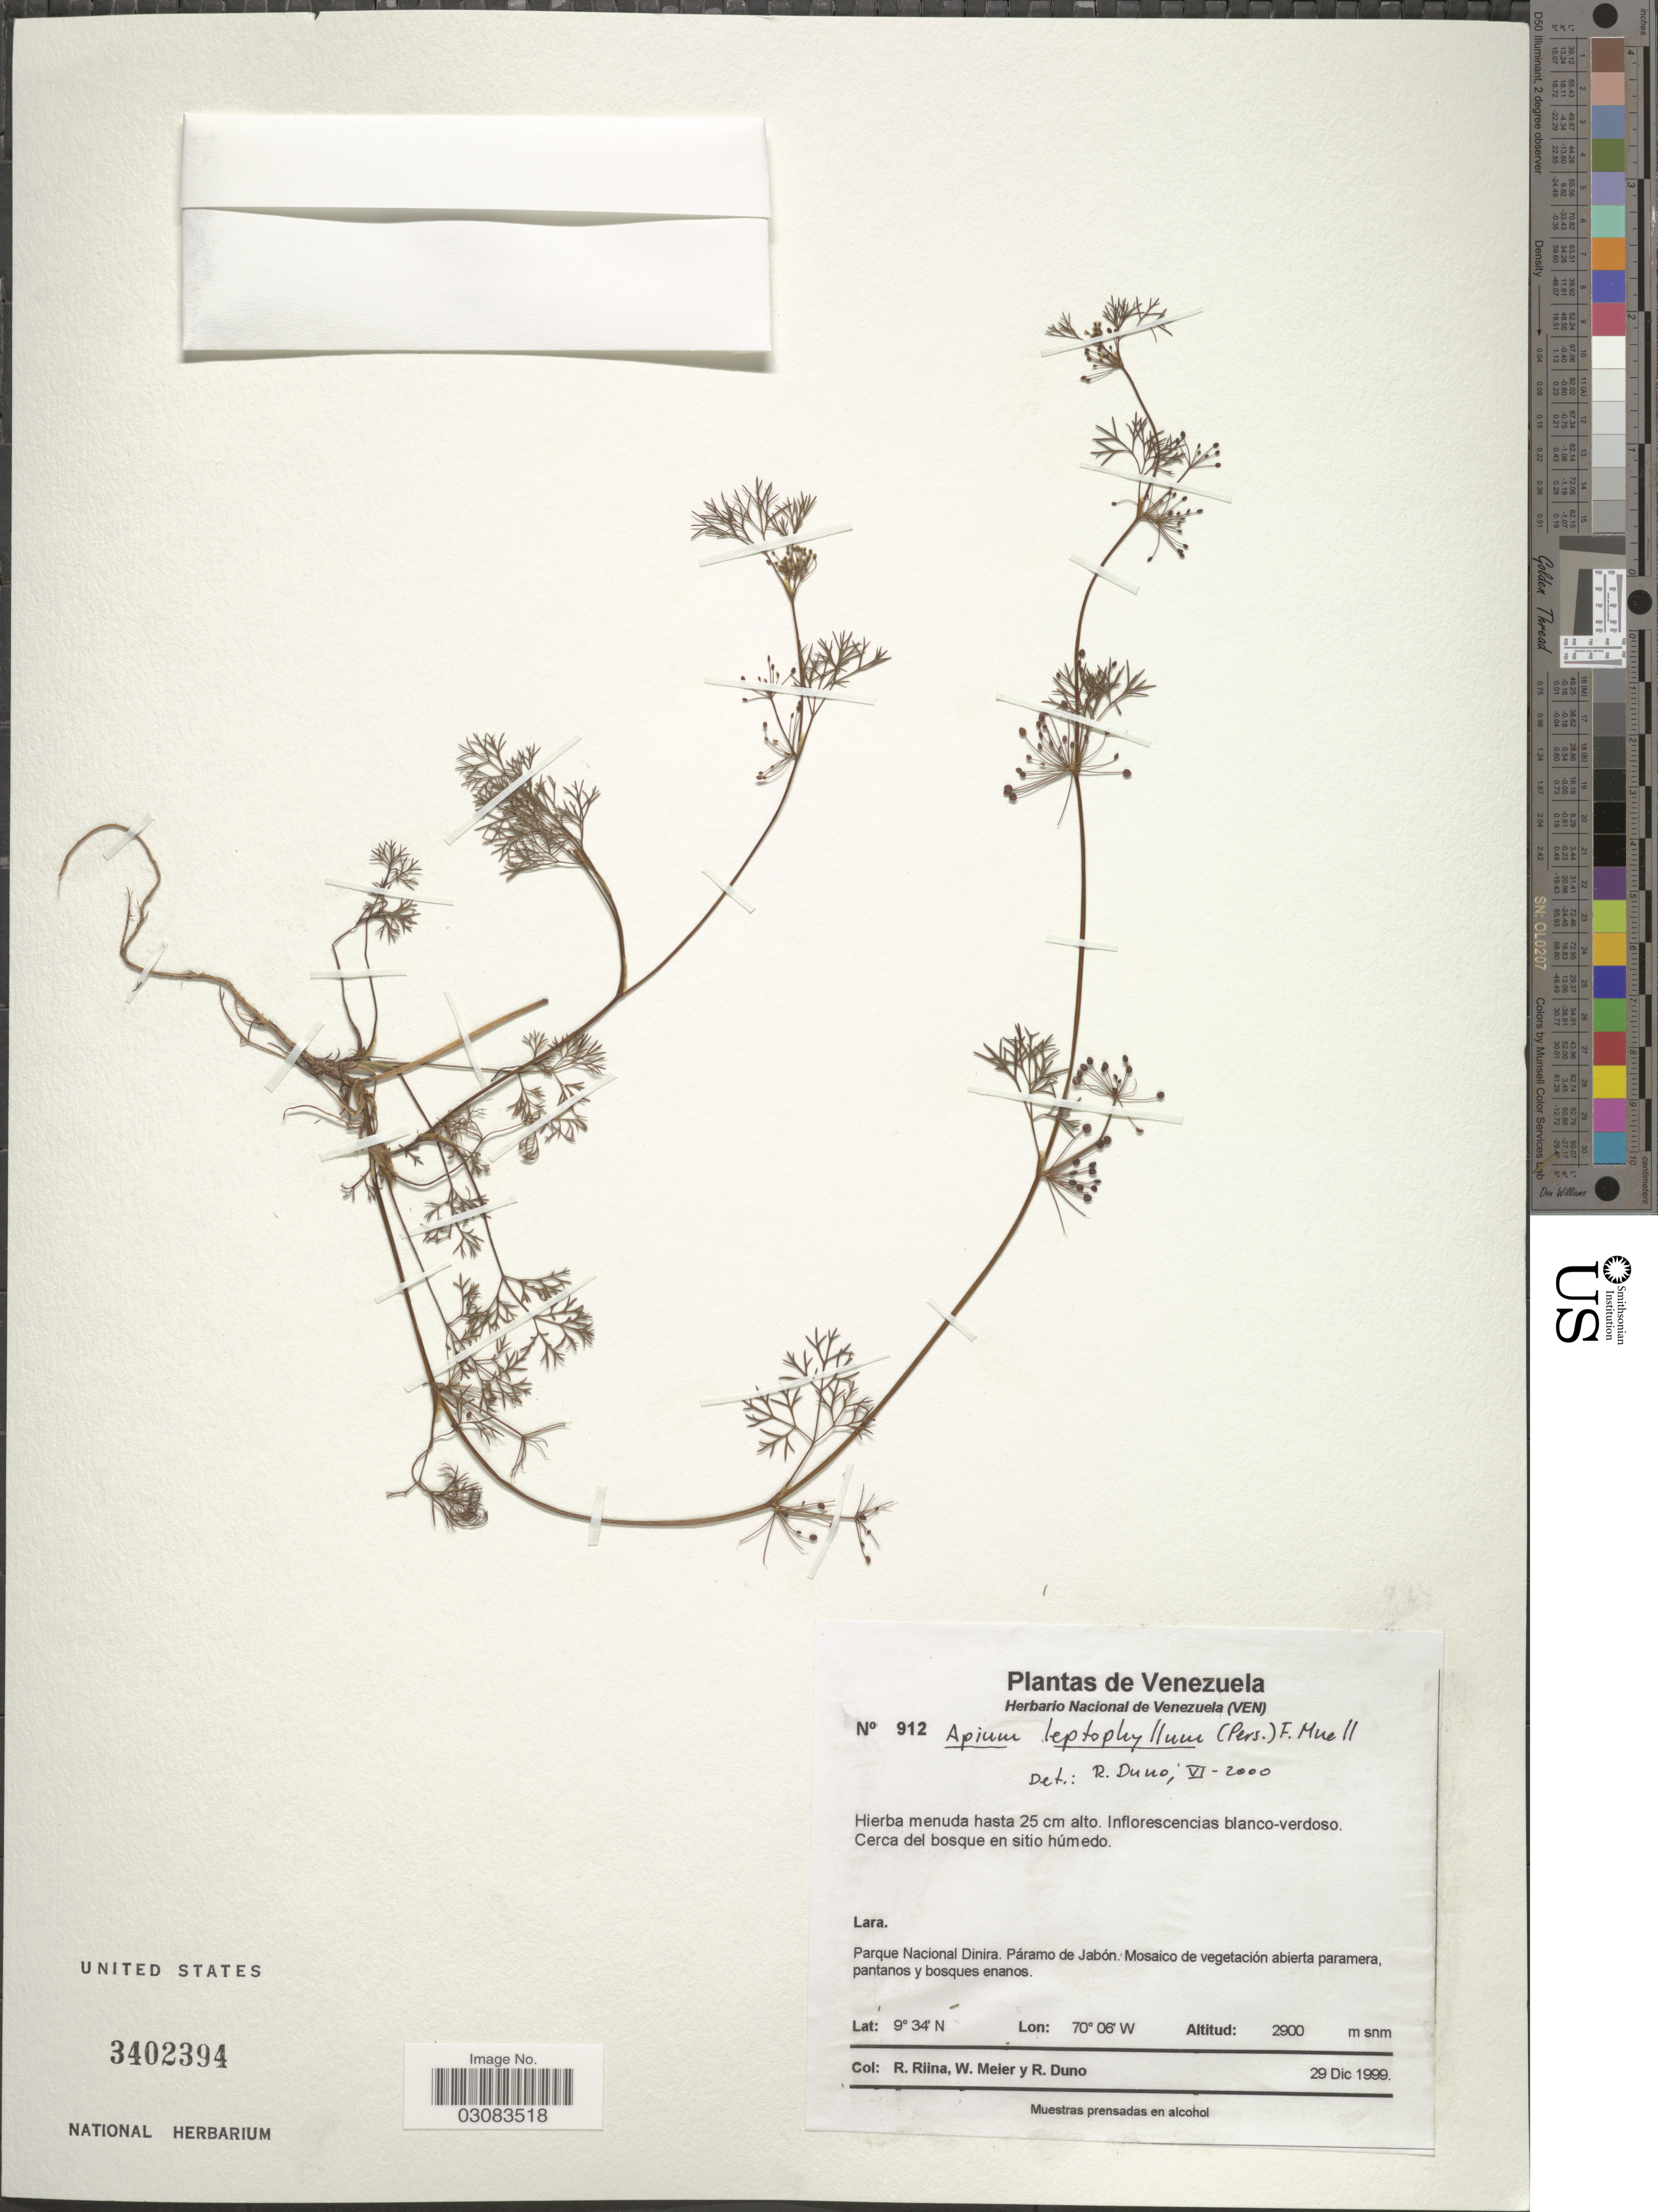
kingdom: Plantae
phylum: Tracheophyta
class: Magnoliopsida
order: Apiales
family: Apiaceae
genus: Cyclospermum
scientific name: Cyclospermum leptophyllum var. leptophyllum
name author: (Pers.) Sprague ex Britton & P. Wilson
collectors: R. Riina & R. Duno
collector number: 912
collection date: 1999-12-29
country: Venezuela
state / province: Lara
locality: Parque Nacional Dinira. Páramo de Jabón: Mosaico de vegetación abierta paramera, pantanos y bosques enanos.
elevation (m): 2900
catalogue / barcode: US 3402394